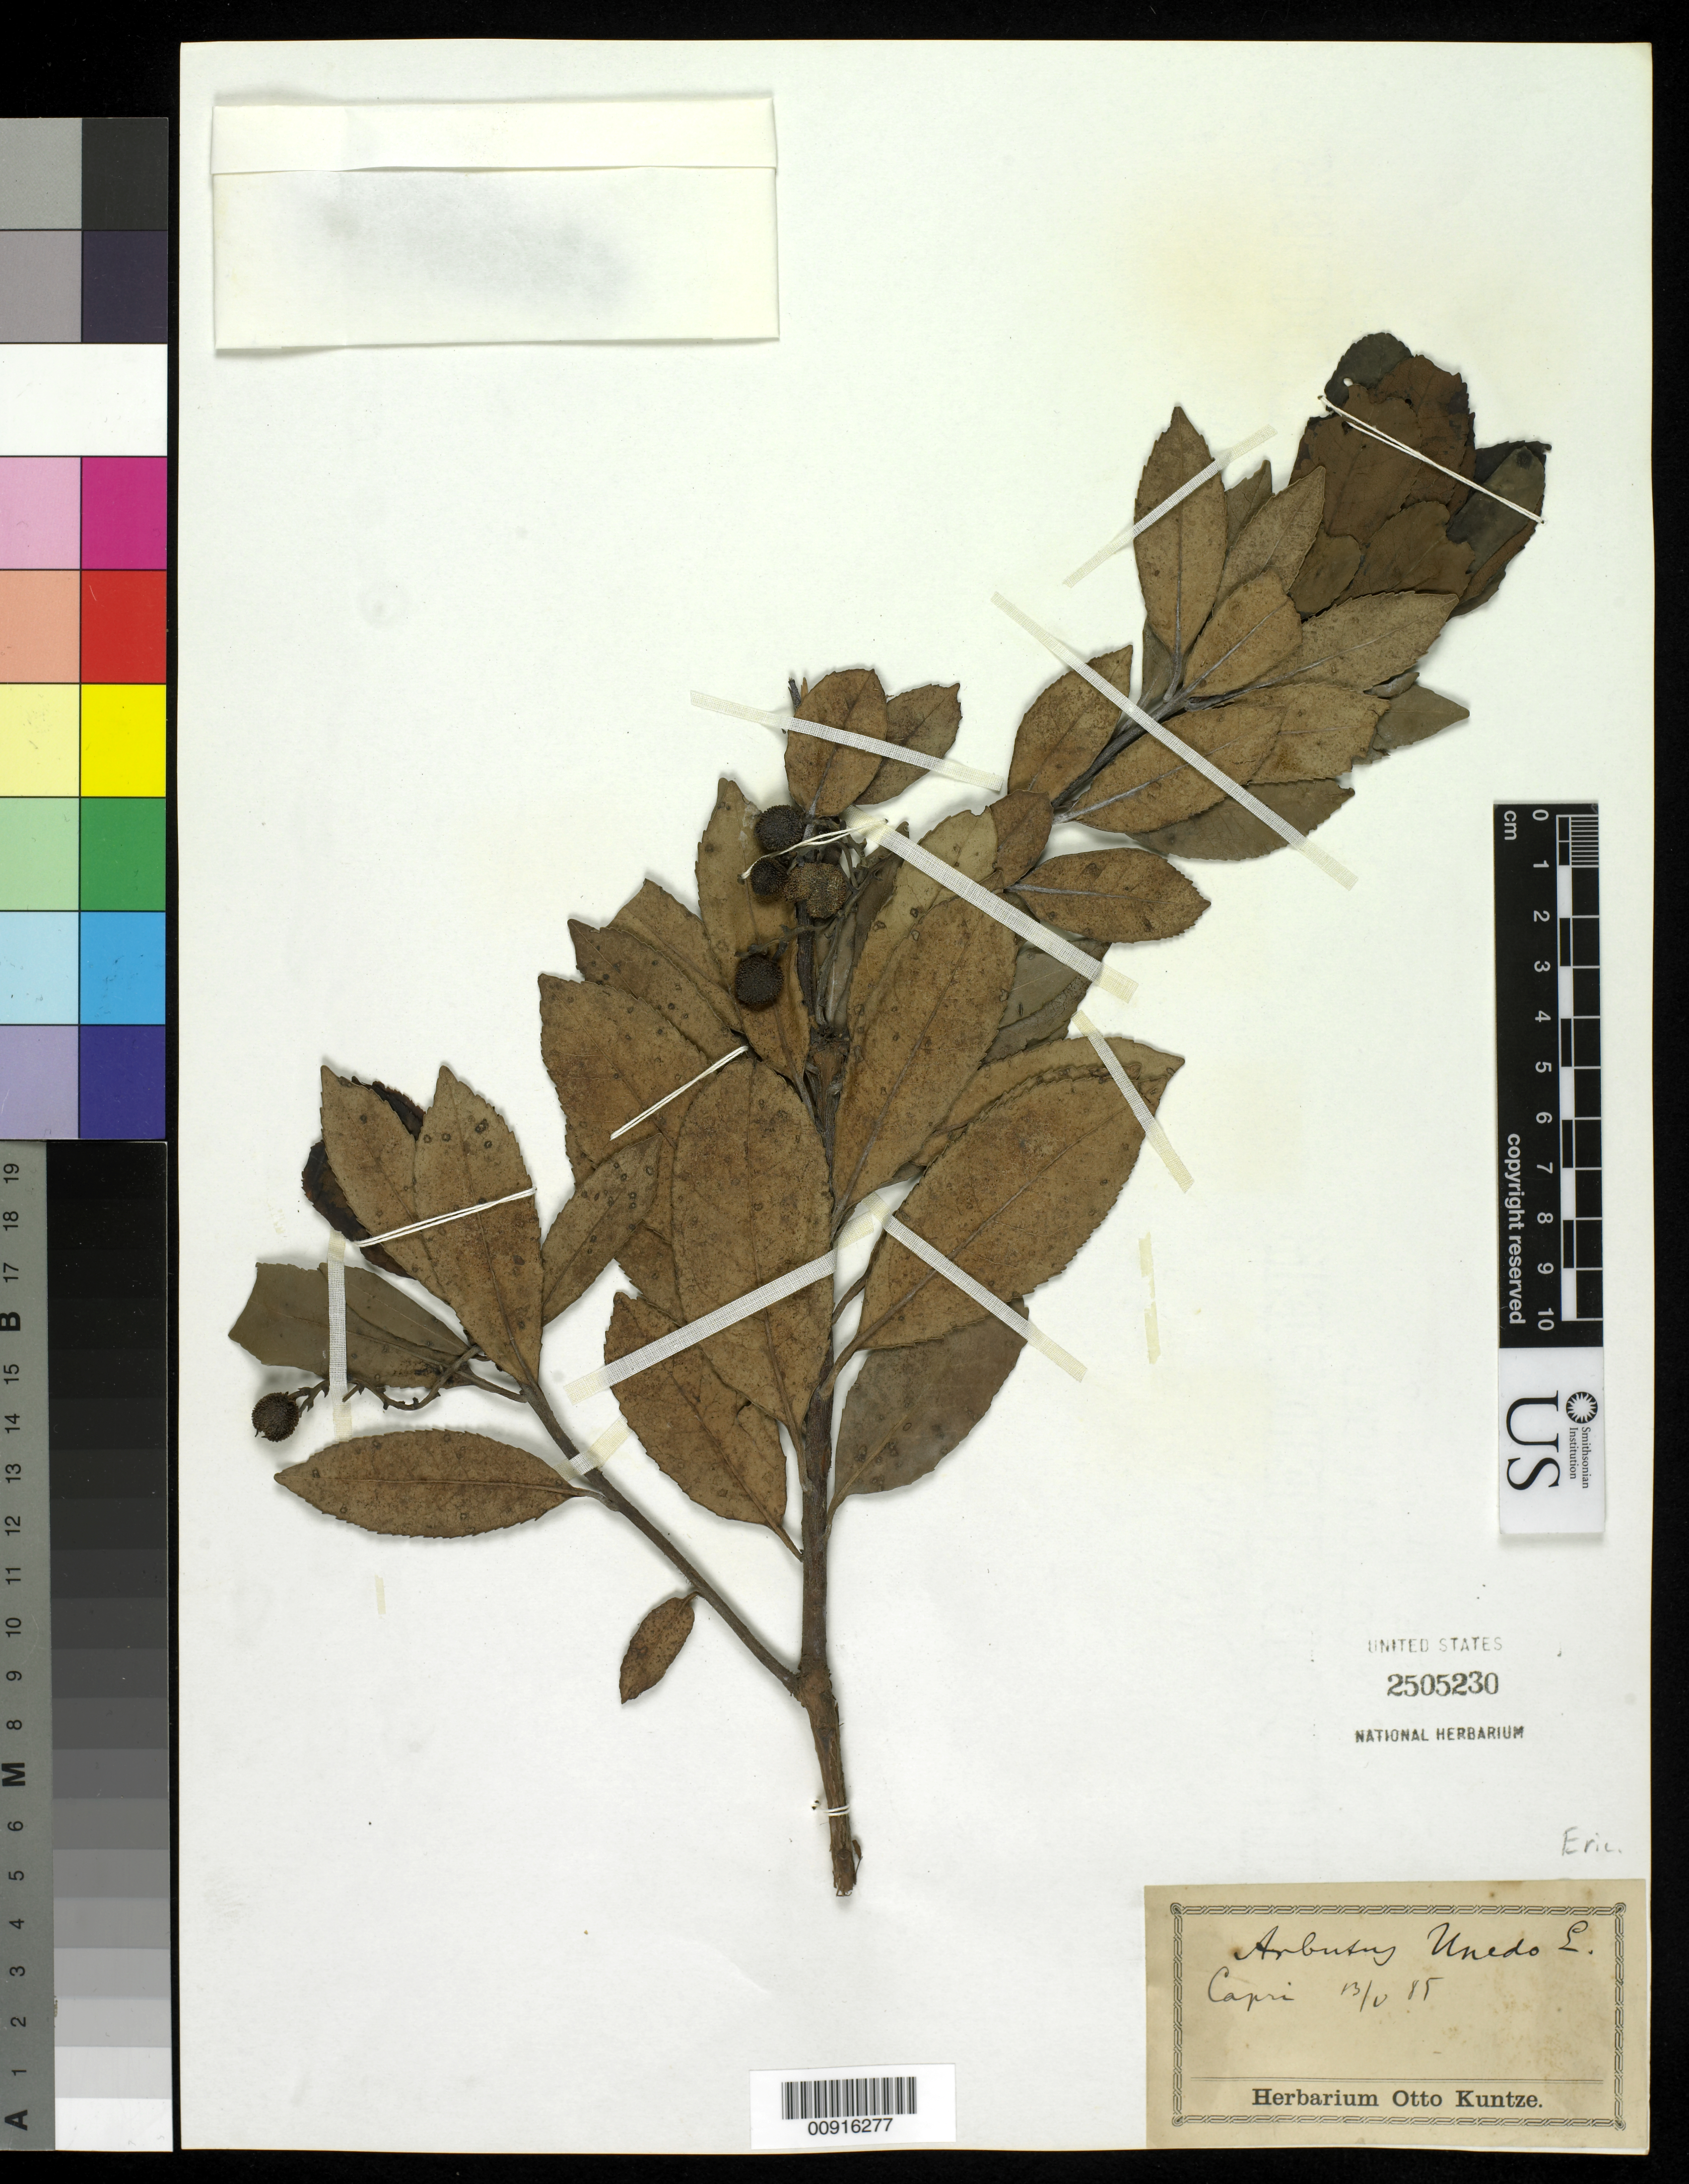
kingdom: Plantae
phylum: Tracheophyta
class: Magnoliopsida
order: Ericales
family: Ericaceae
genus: Arbutus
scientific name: Arbutus unedo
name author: L.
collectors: ex Herb. O. Kuntze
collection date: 1885-10-13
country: Italy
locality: Capri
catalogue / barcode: US 2505230